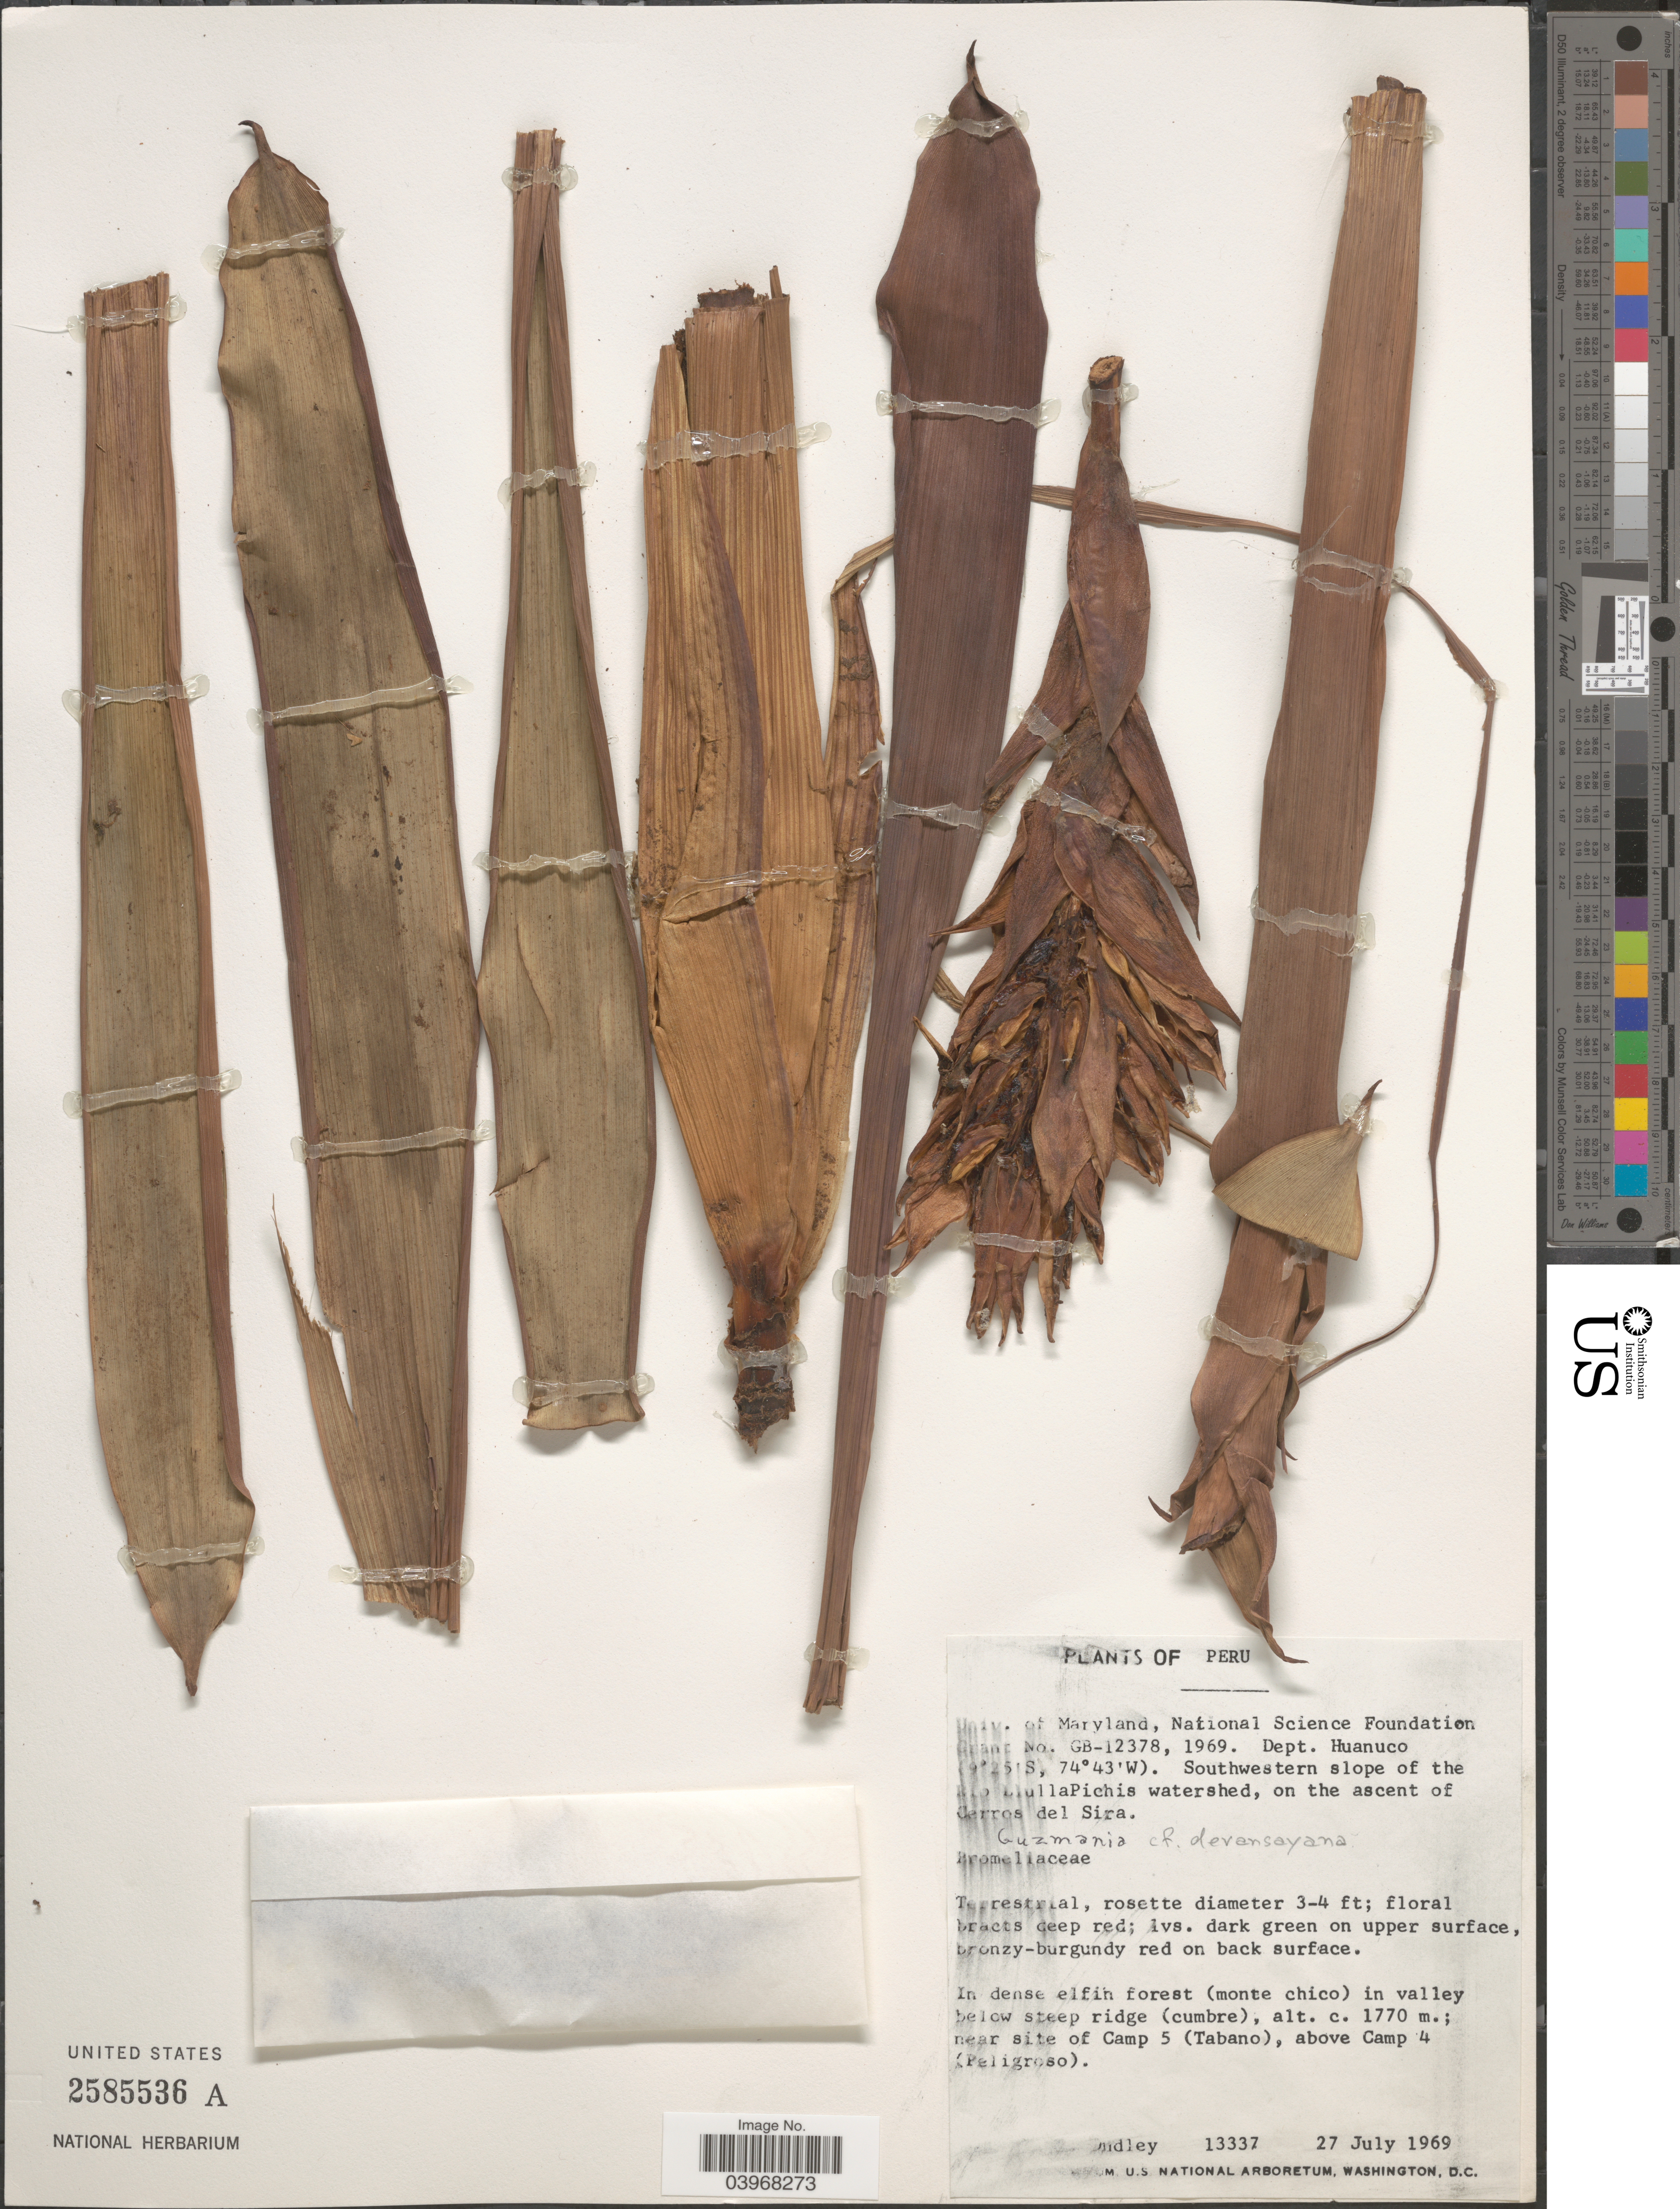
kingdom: Plantae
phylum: Tracheophyta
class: Liliopsida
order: Poales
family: Bromeliaceae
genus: Guzmania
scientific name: Guzmania devansayana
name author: É. Morren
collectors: T. R. Dudley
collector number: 13337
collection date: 1969-07-27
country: Peru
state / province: Huánuco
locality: Dept. Huanuco. Southwestern slope of the Rio LlullaPichas watershed, on the ascent of the Cerros del Sira. In dense elfin forest (monte chico) in valley below steep ridge (cumbre), near site of Camp 5 (Tabano), above Camp 4 (Peligroso).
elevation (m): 1770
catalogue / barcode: US 2585536A